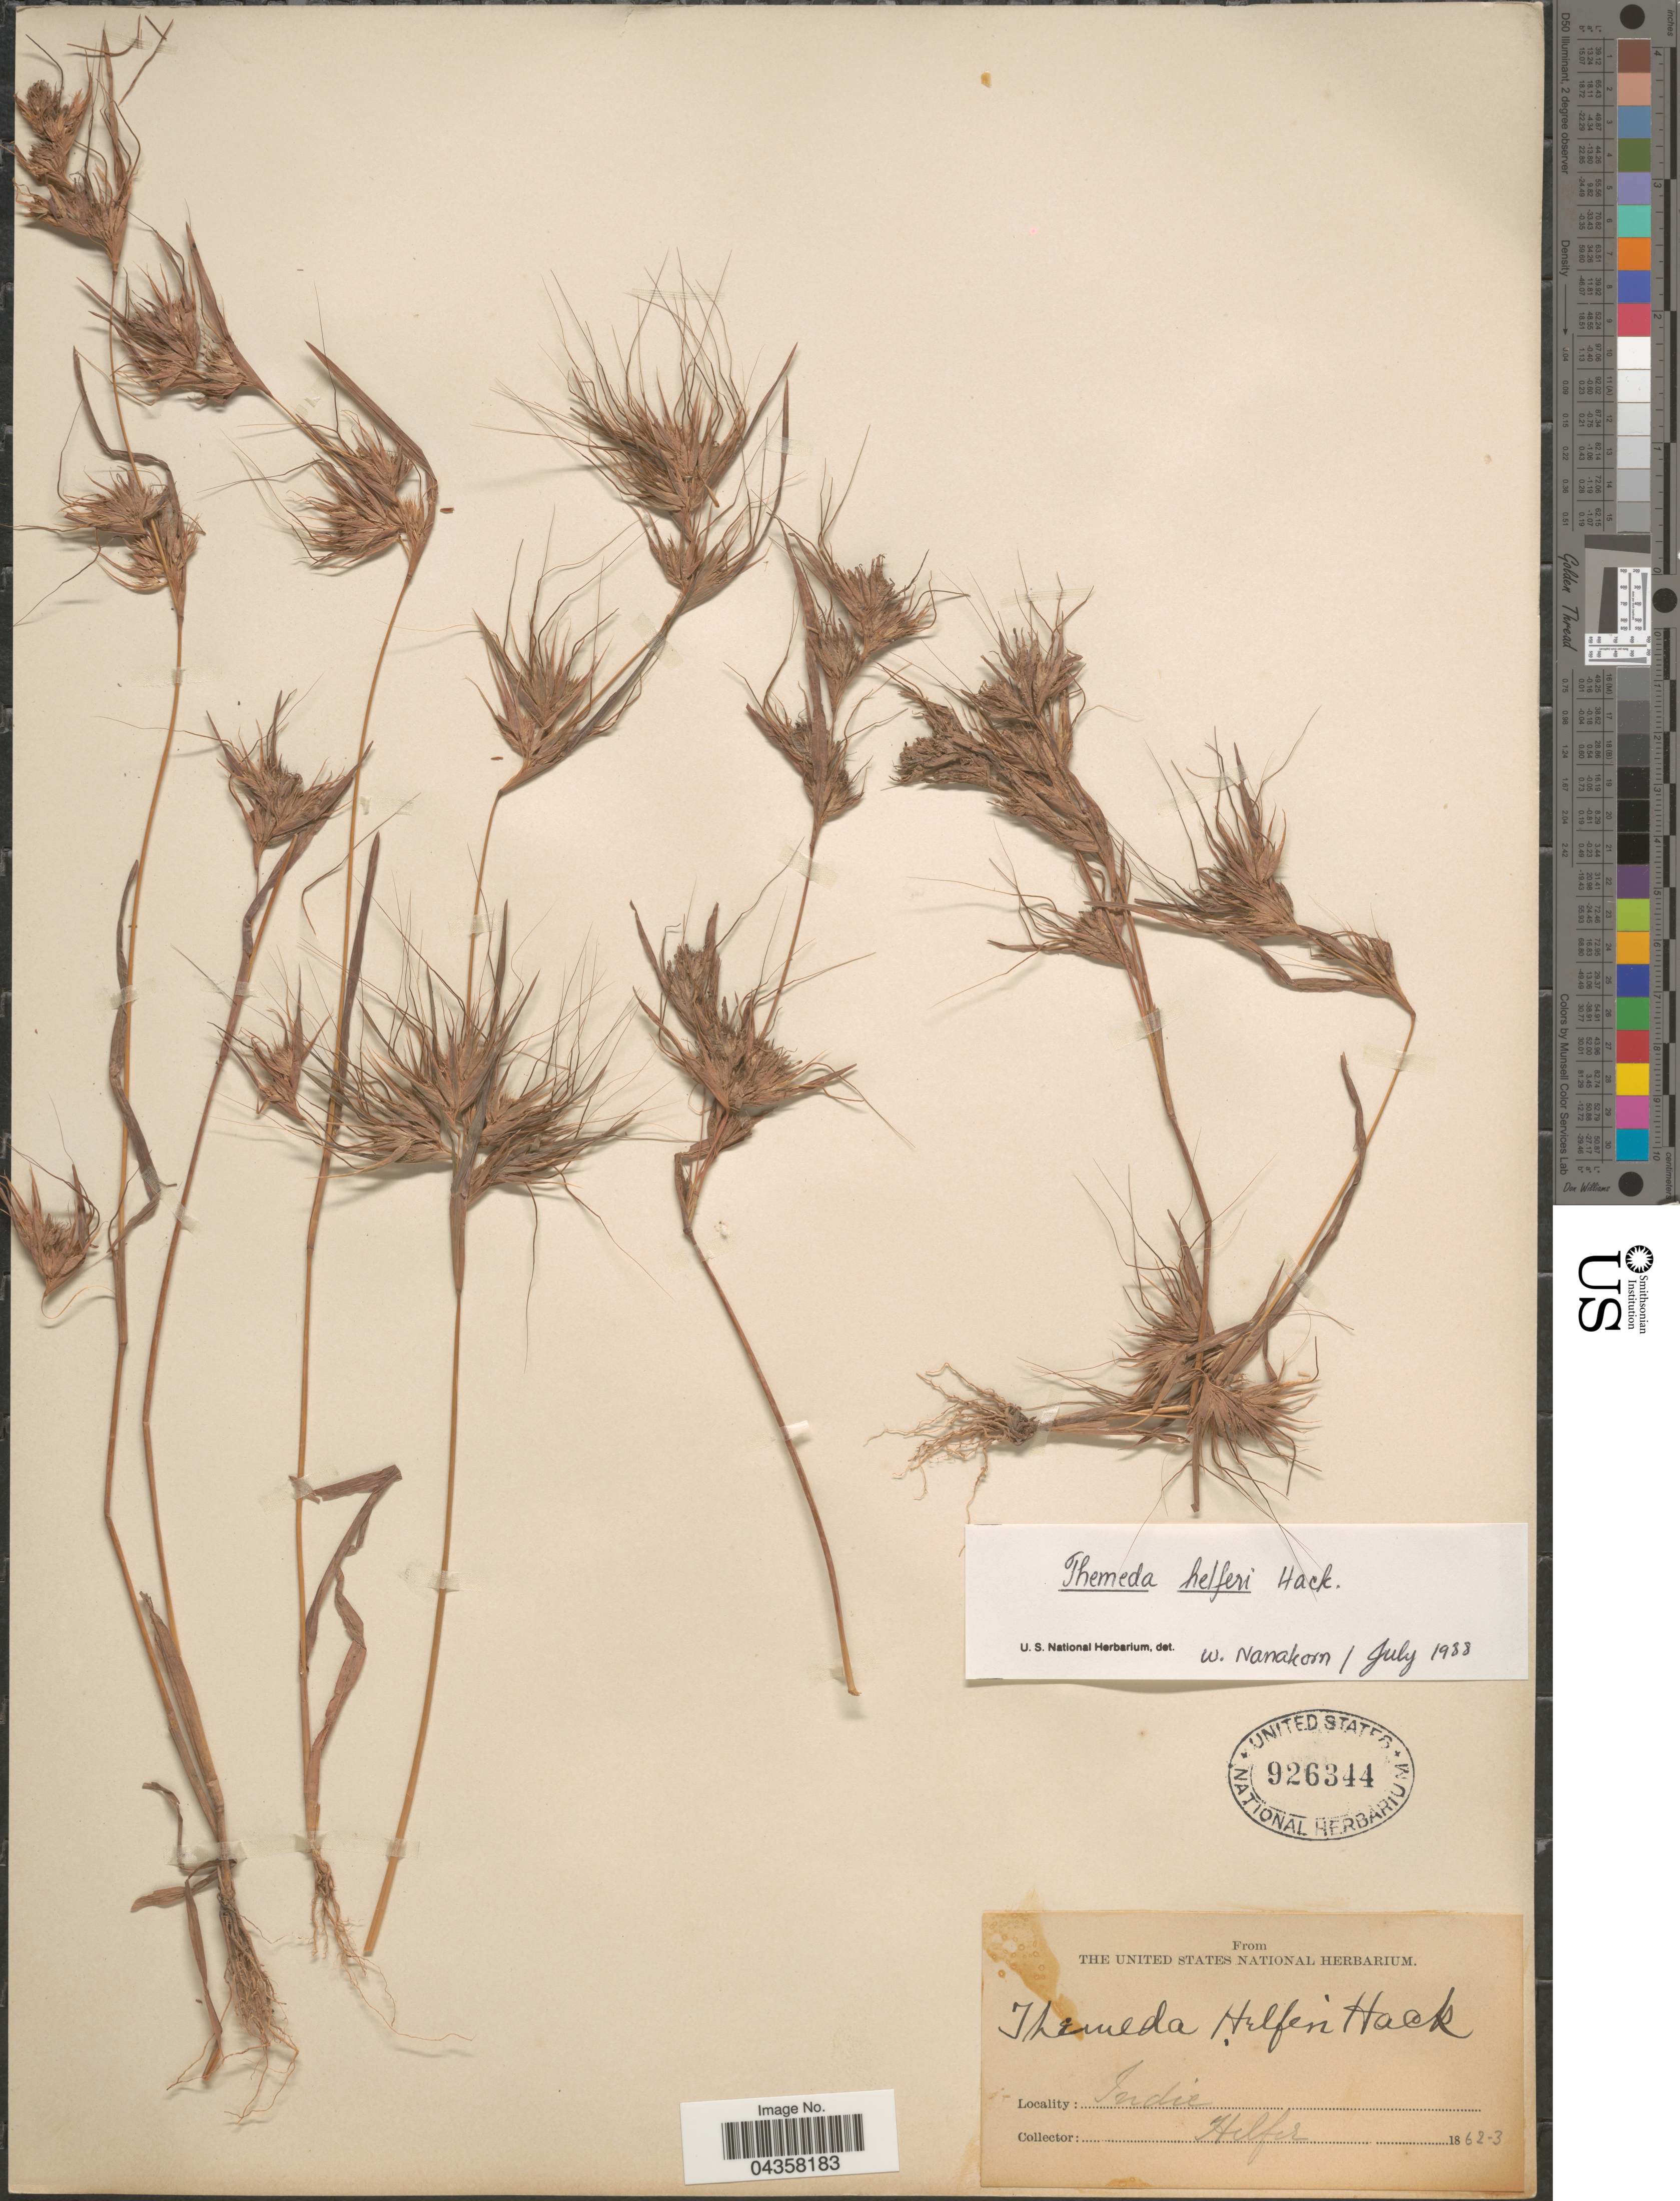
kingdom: Plantae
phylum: Tracheophyta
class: Liliopsida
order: Poales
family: Poaceae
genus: Themeda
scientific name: Themeda helferi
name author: Hack. in A. DC.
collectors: Helfer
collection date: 1862/1863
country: India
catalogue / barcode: US 926344